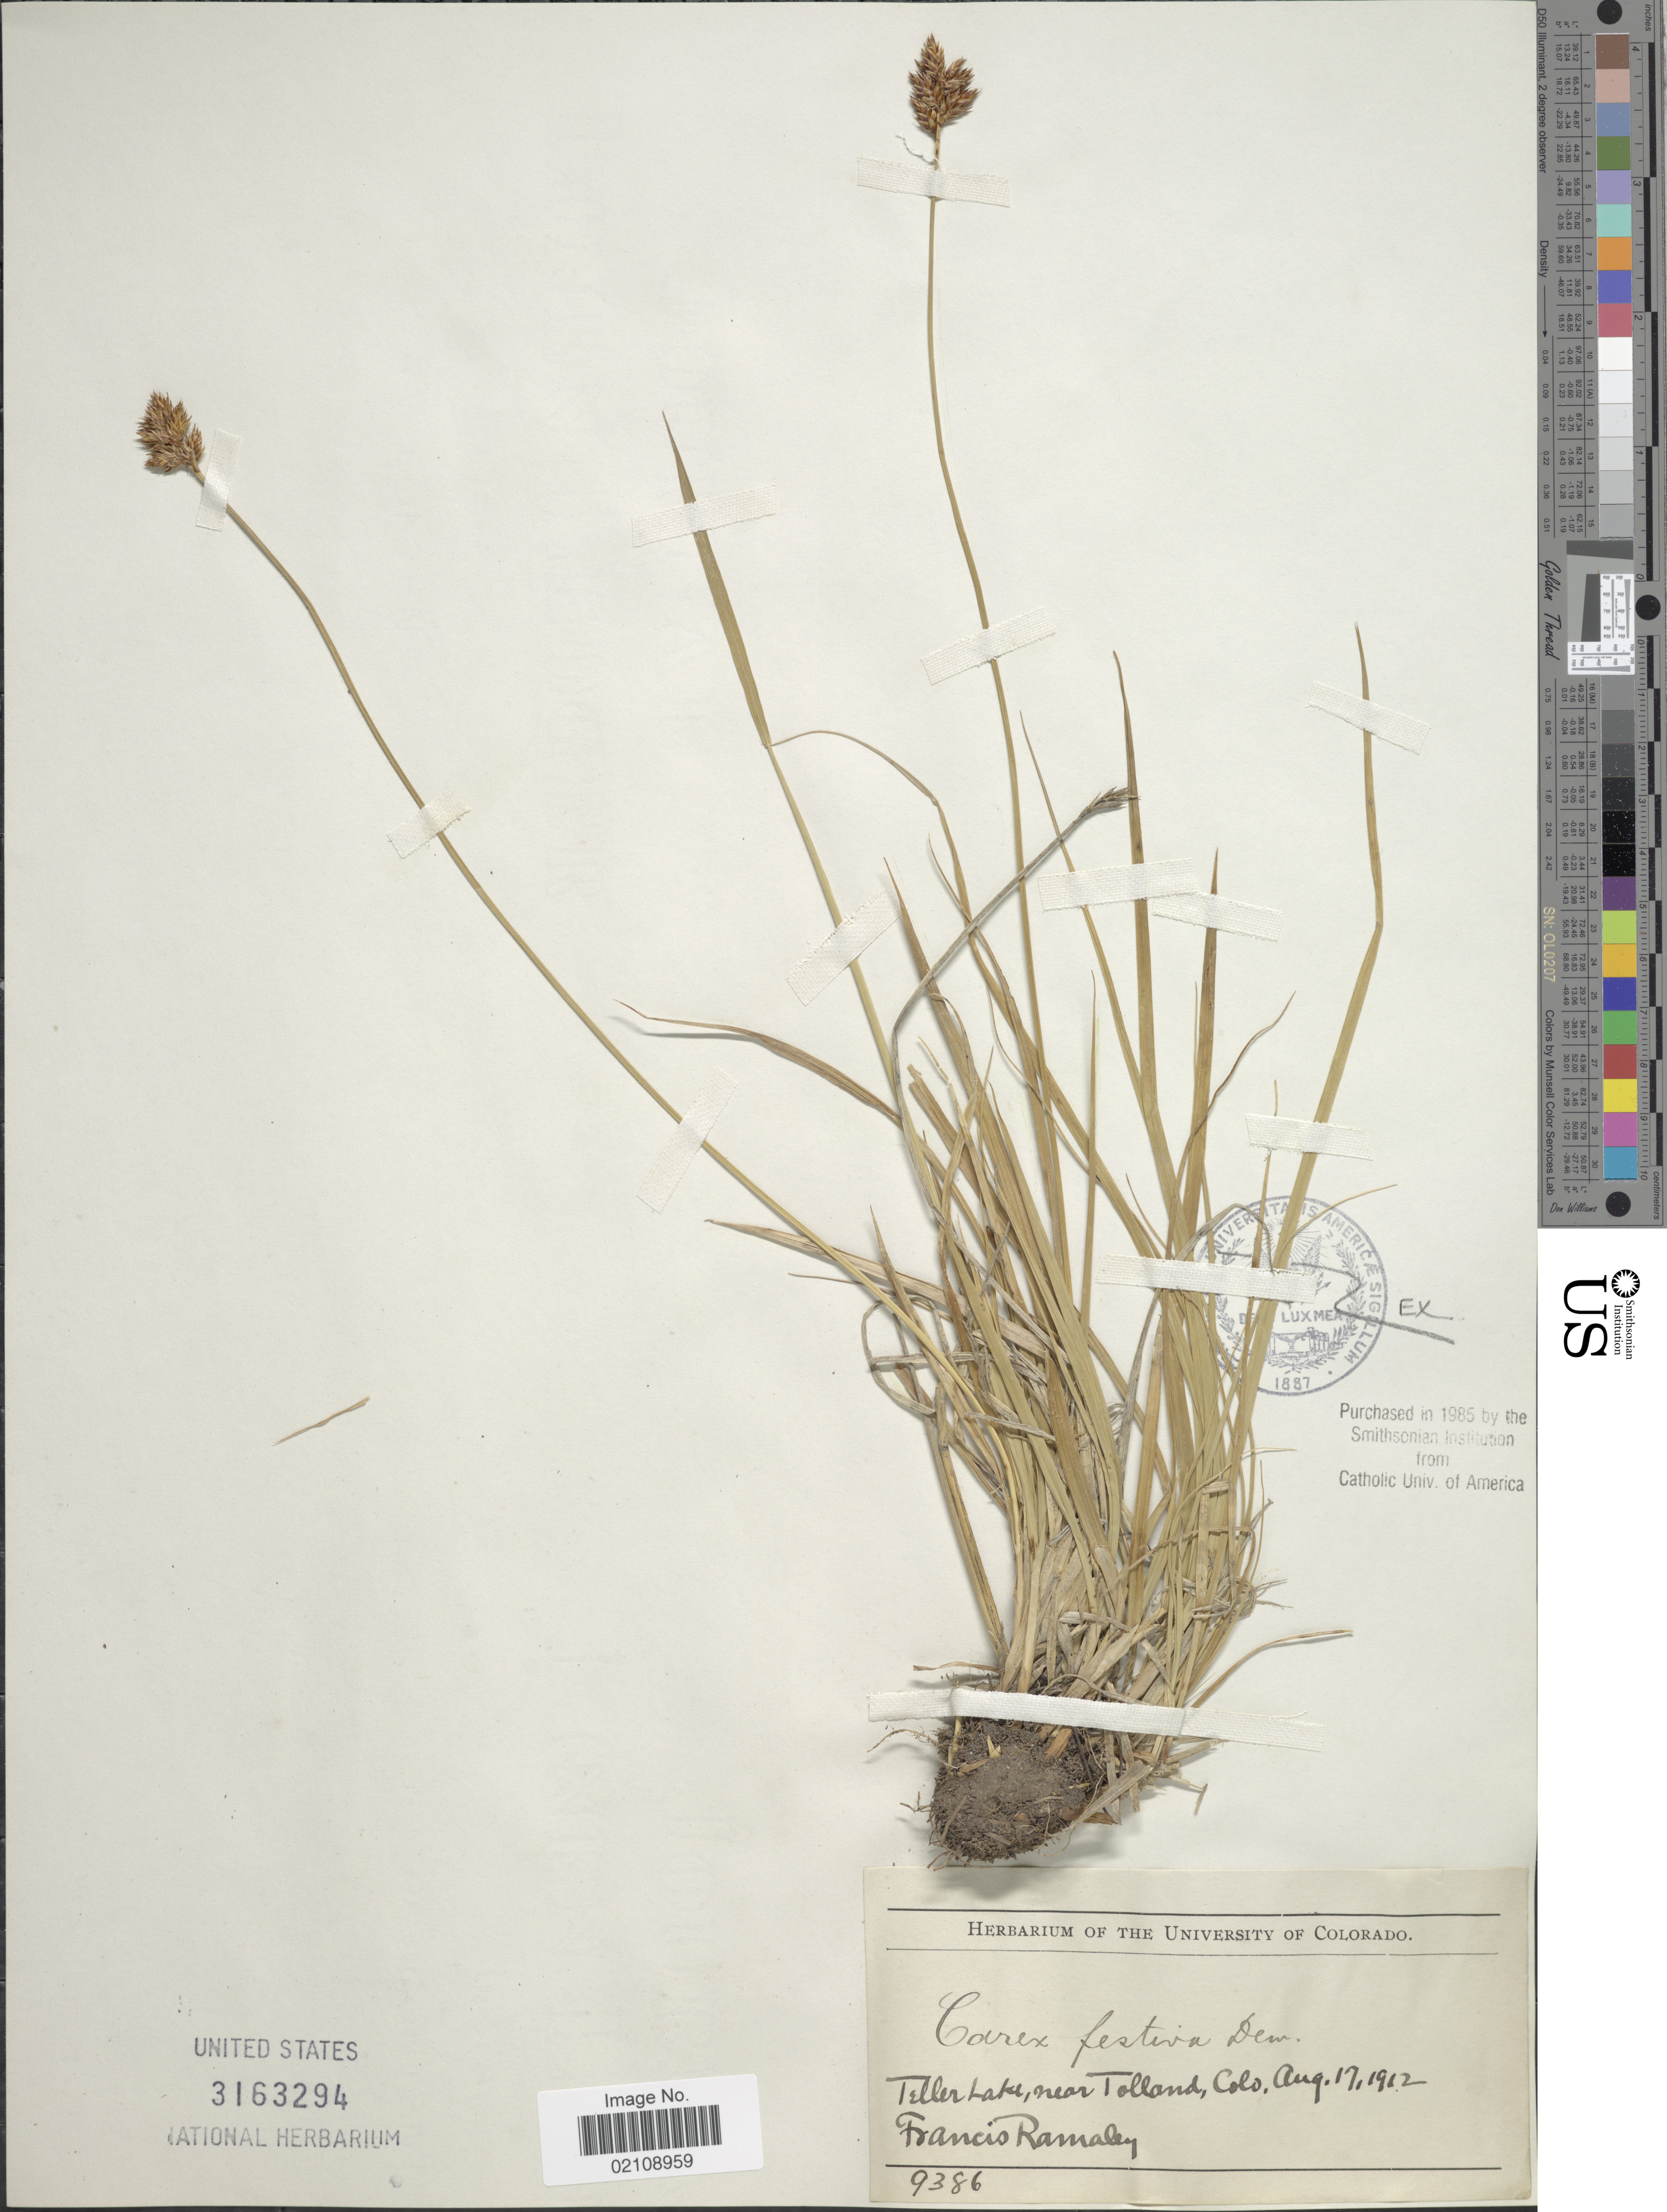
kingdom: Plantae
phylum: Tracheophyta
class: Liliopsida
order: Poales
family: Cyperaceae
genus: Carex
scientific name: Carex microptera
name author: Mack.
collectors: F. Ramaley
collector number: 9386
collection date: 1912-08-17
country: United States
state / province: Colorado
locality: Teller Lake, near Tolland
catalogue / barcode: US 3163294